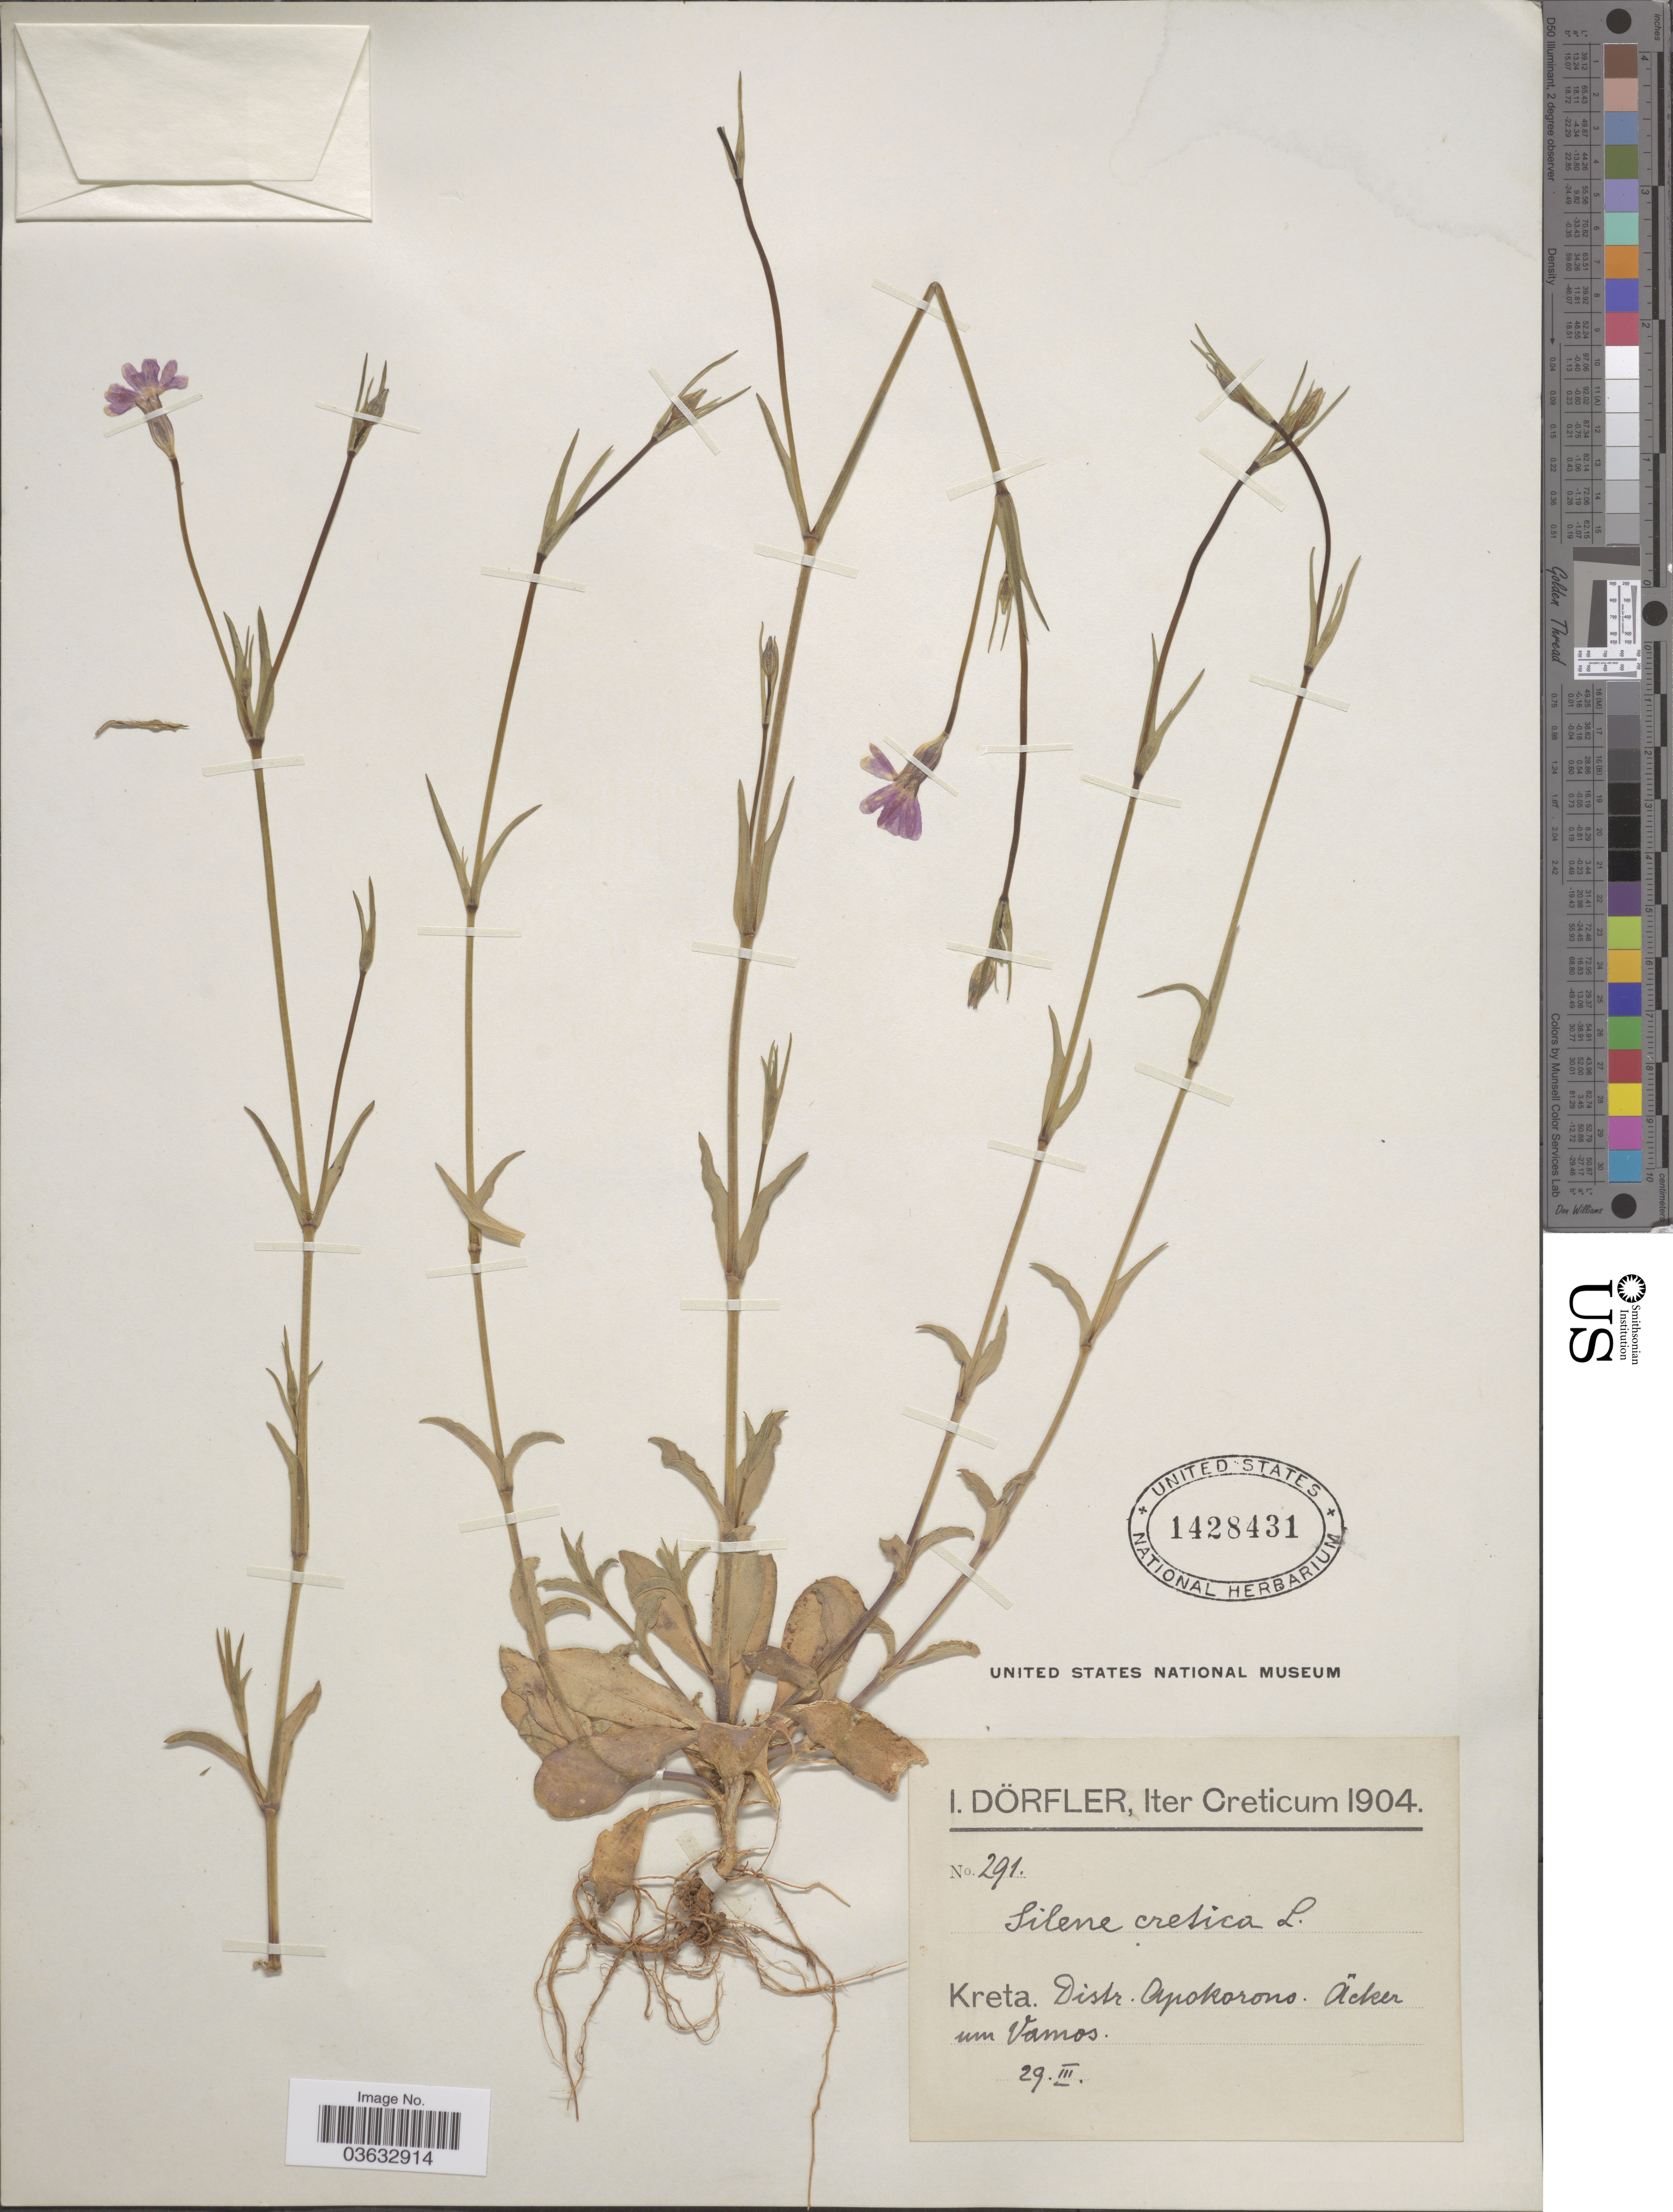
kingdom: Plantae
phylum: Tracheophyta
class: Magnoliopsida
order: Caryophyllales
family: Caryophyllaceae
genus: Silene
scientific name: Silene cretica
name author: L.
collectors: I. Dörfler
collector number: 291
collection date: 1904-03-29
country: Greece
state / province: Crete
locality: Creticum. Kreta. Distr. Apokorons Äcker um Vamos.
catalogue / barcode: US 1428431